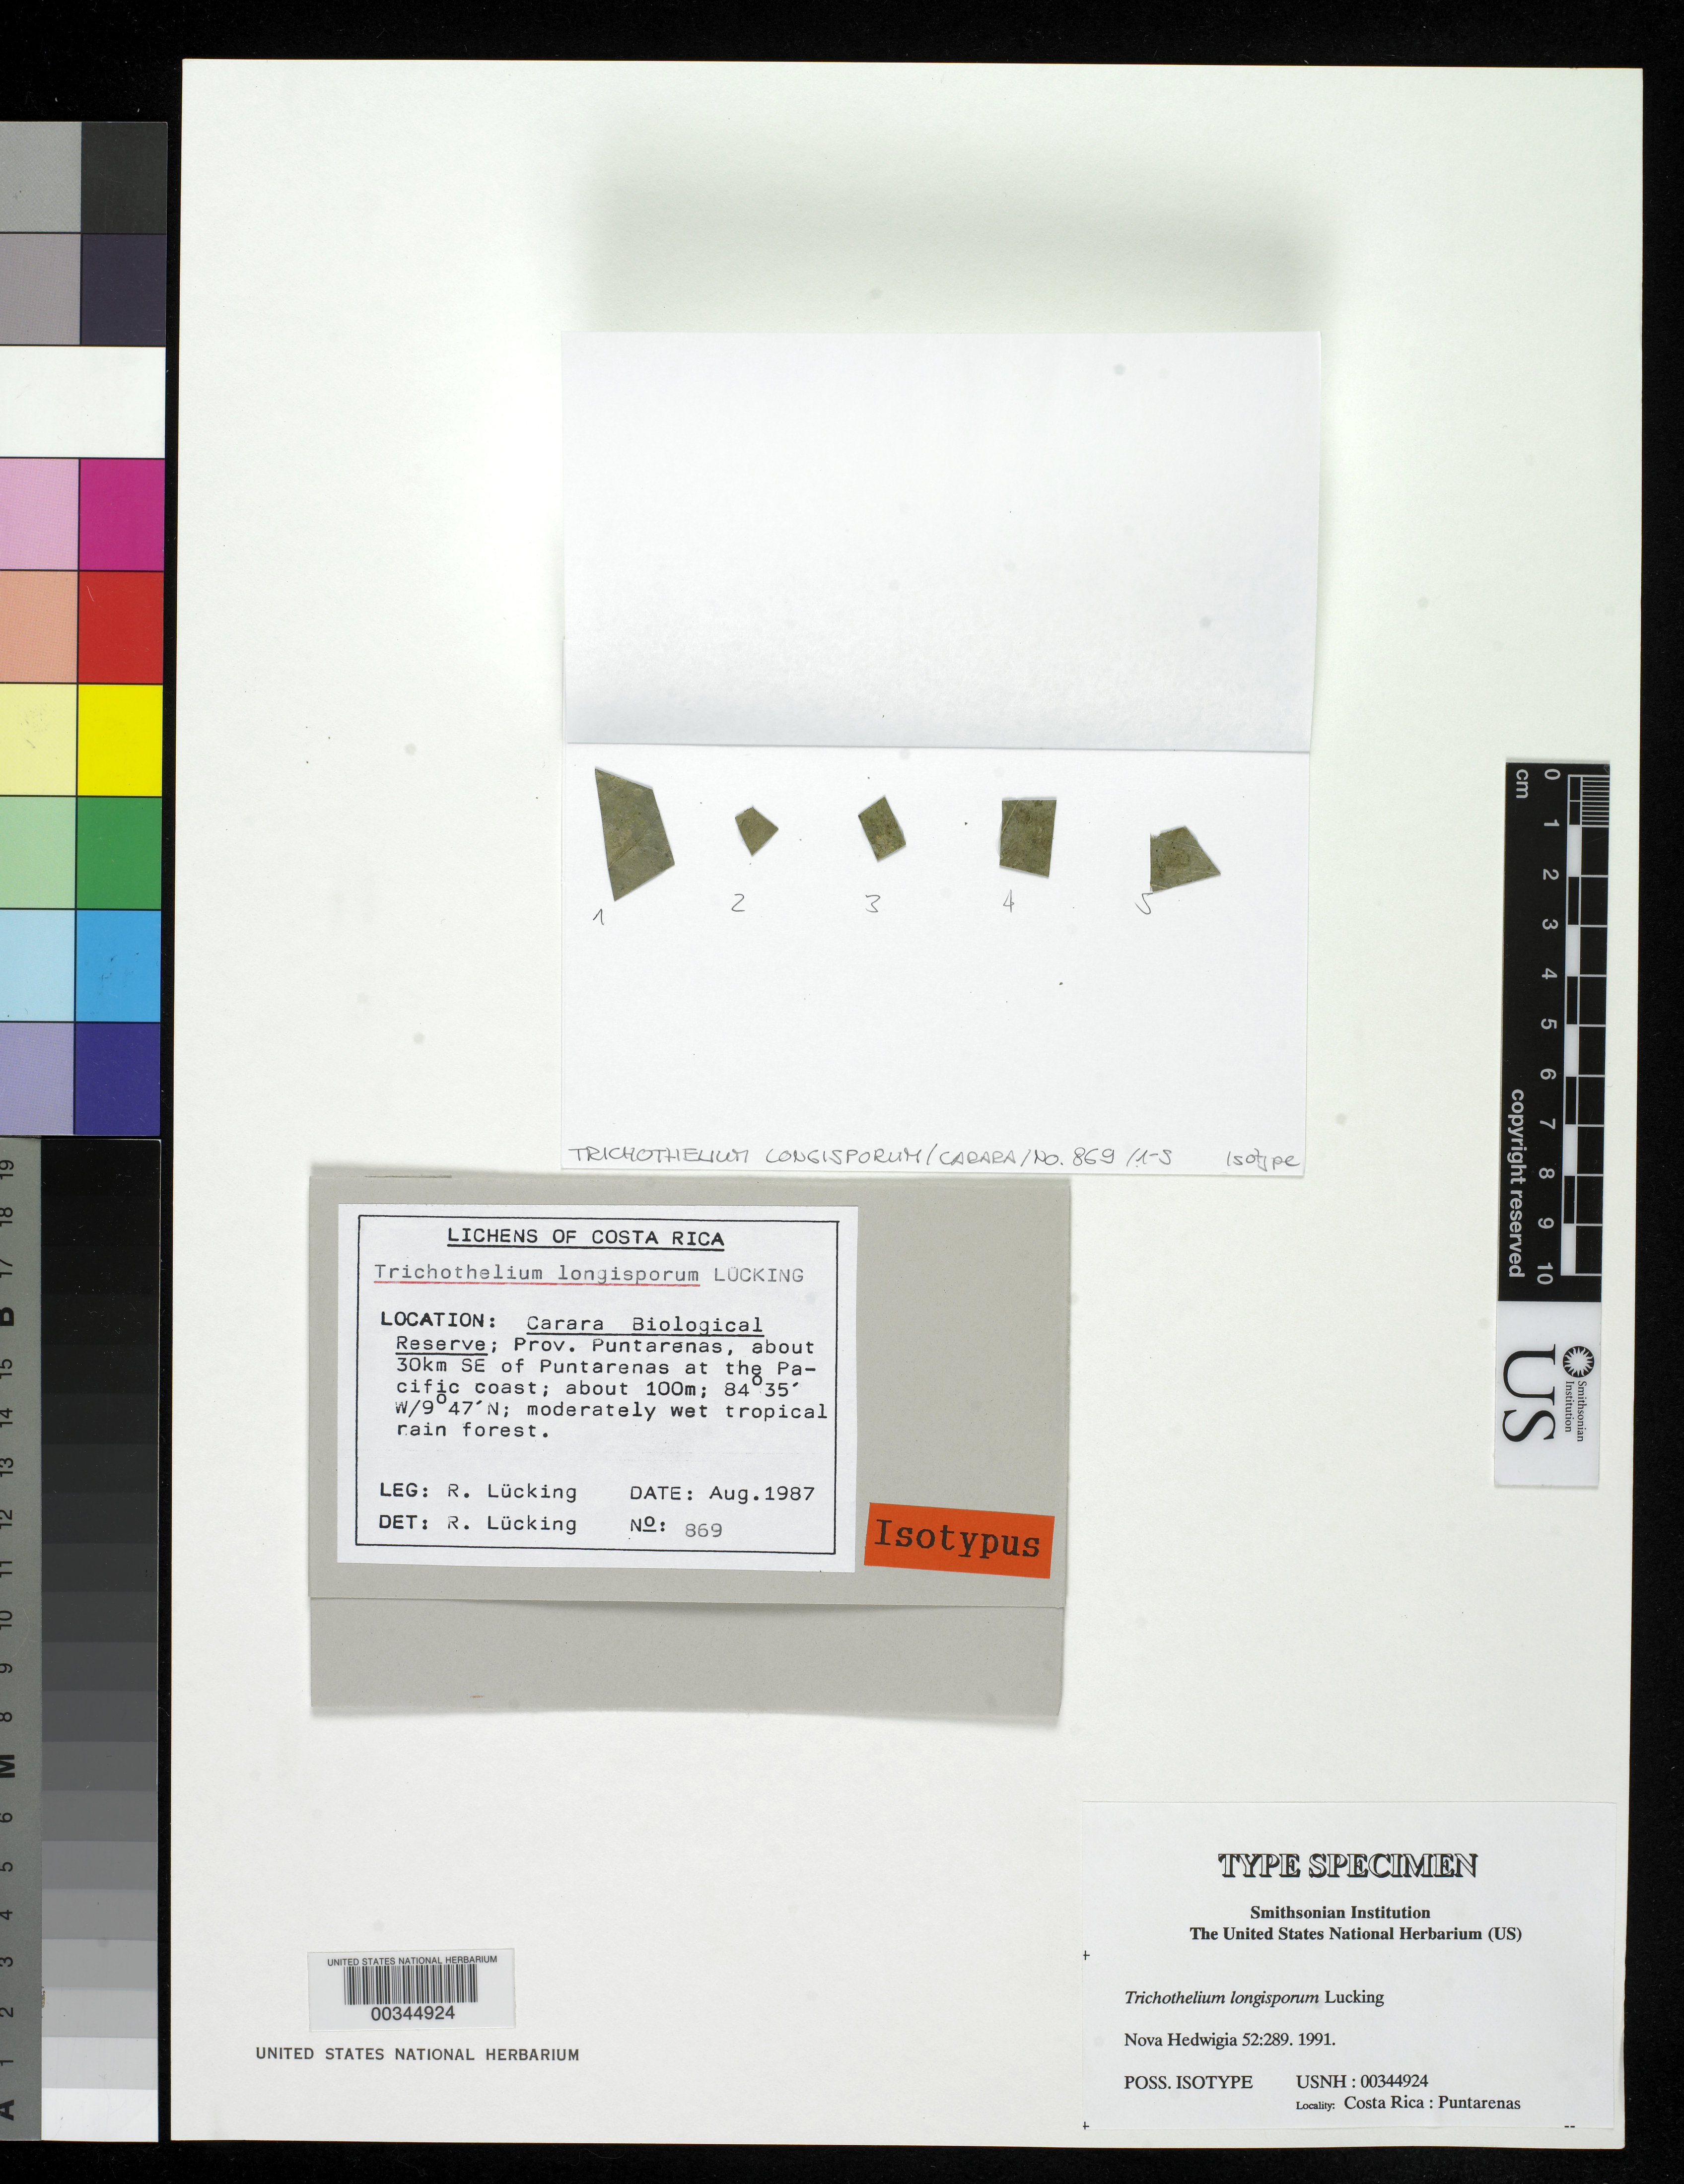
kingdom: Fungi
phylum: Ascomycota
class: Lecanoromycetes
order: Ostropales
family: Porinaceae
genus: Trichothelium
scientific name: Trichothelium longisporum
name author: Lücking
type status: Possible Isotype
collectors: R. Lücking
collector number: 869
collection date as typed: Aug 1987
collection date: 1987-08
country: Costa Rica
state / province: Puntarenas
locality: Carara Biological Reserve, ca. 30 km SE of Puntarenas at the Pacific coast.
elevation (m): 100